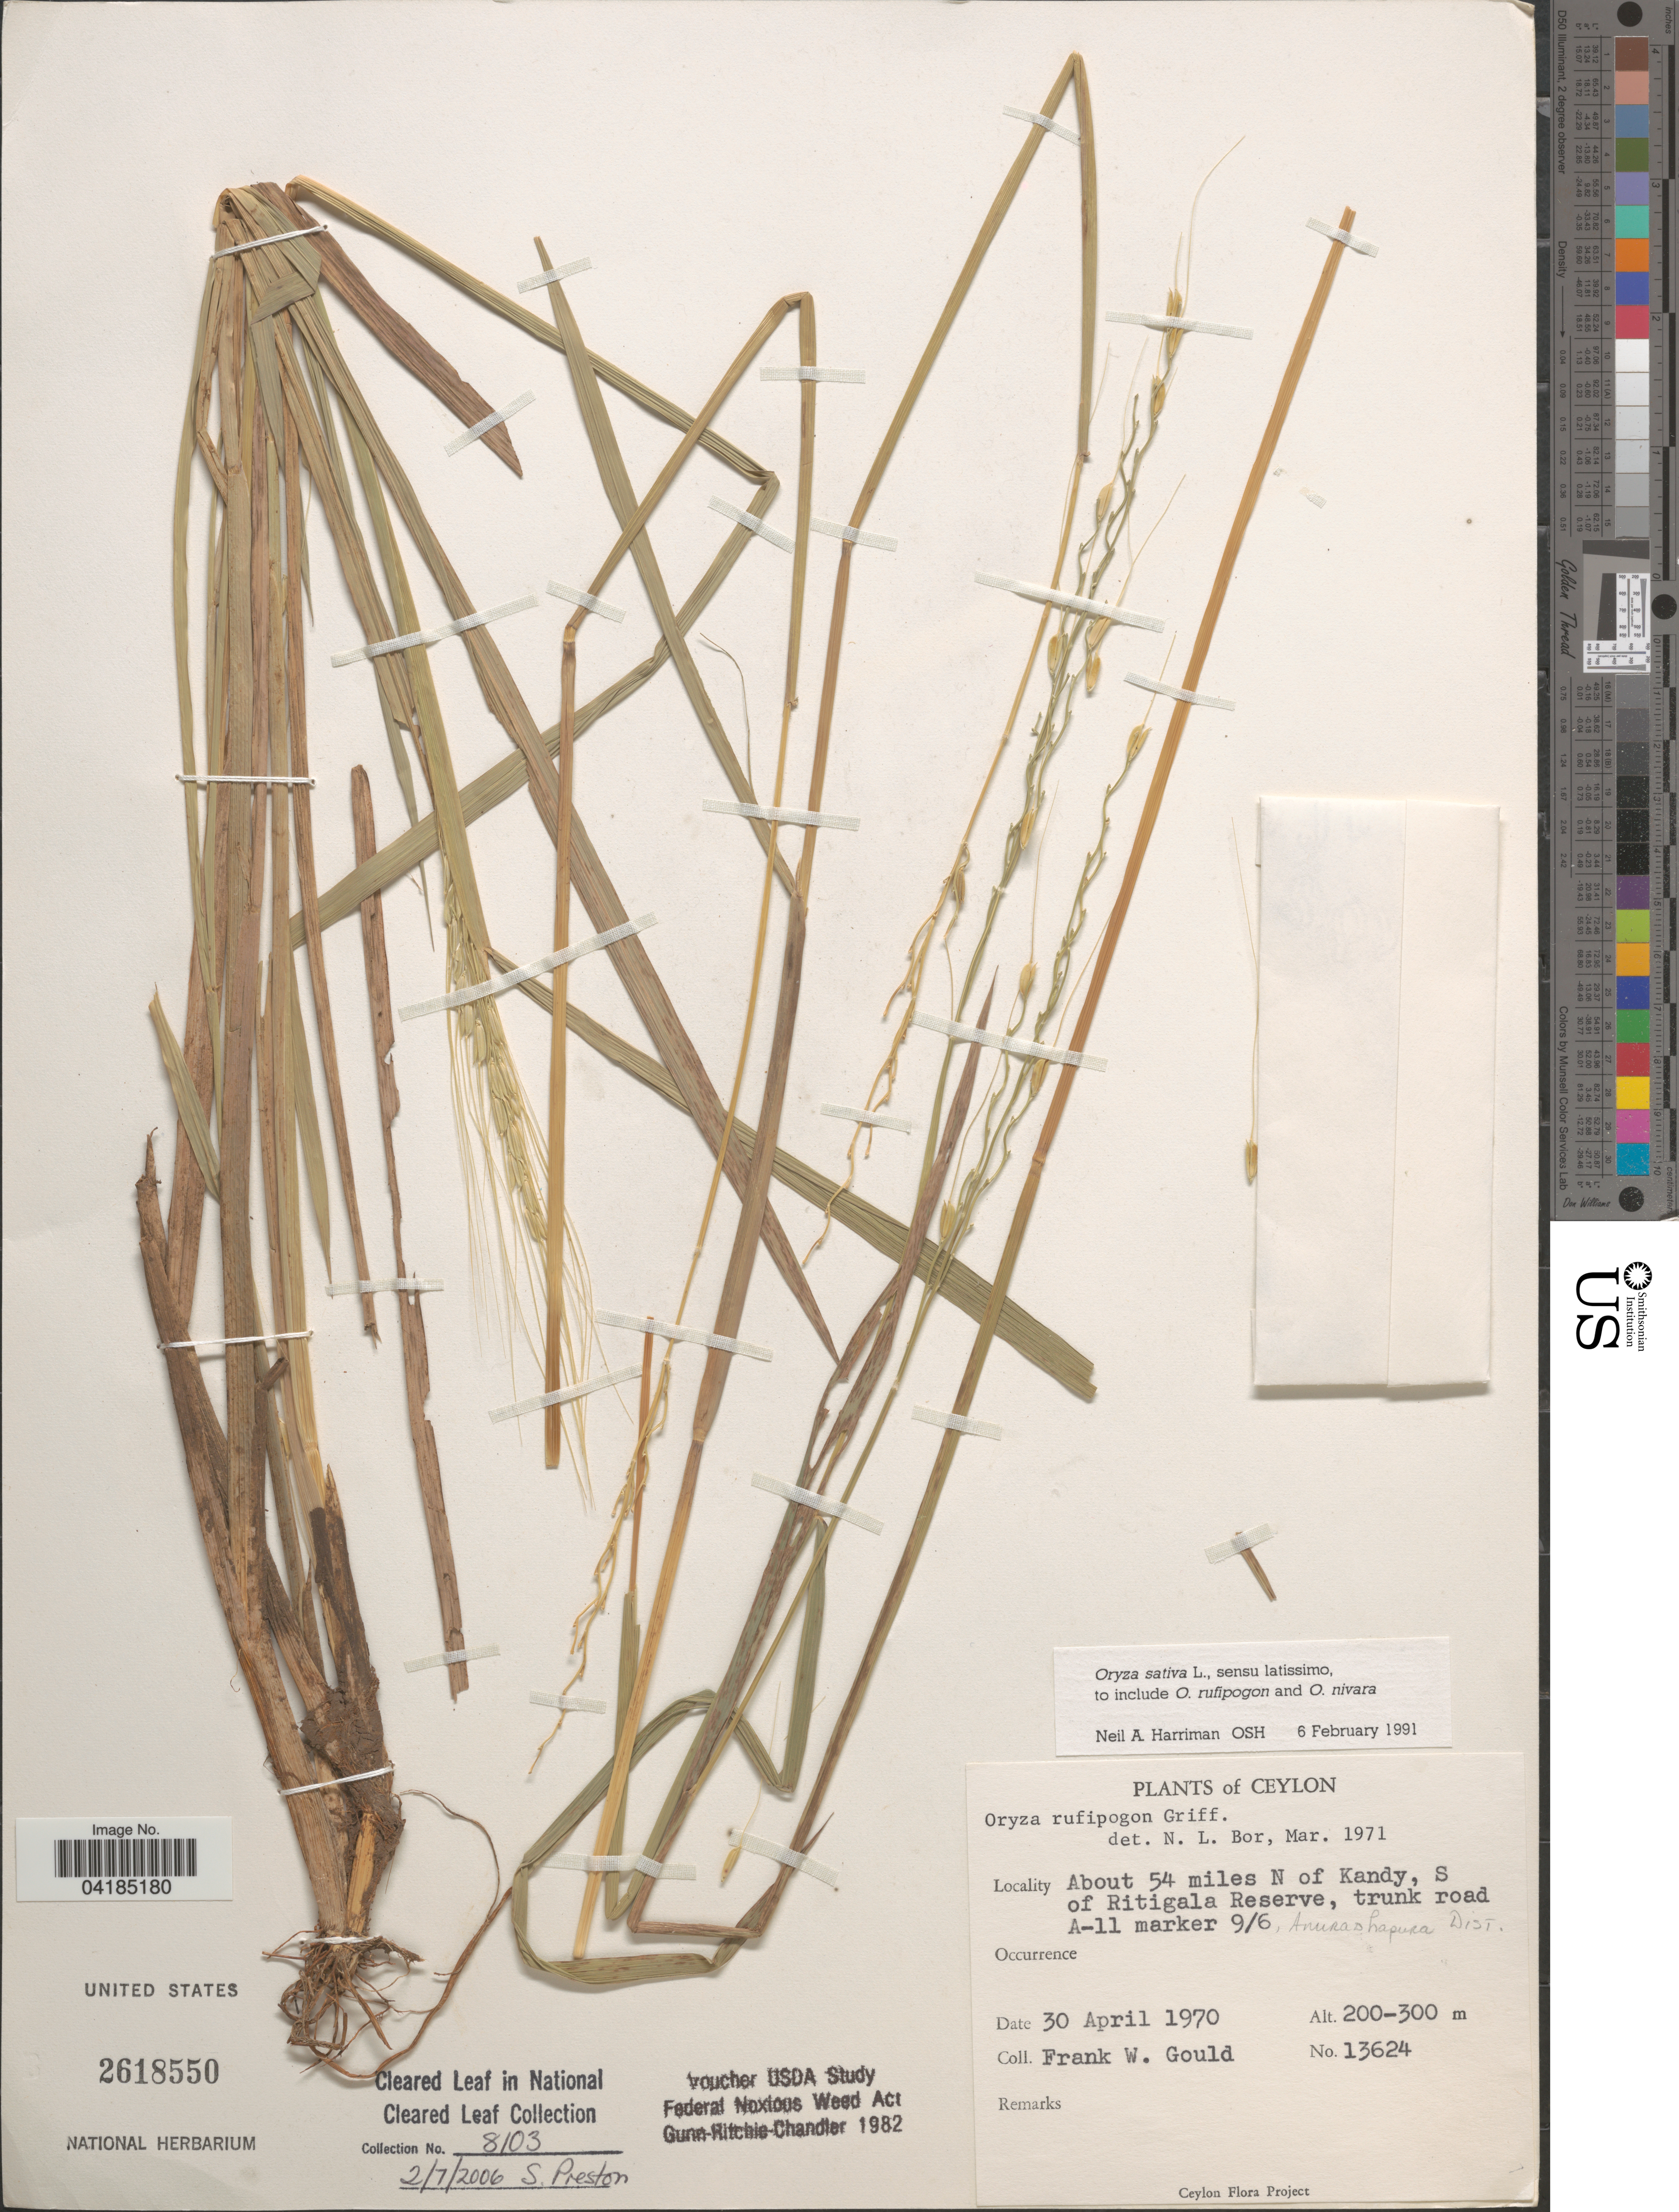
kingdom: Plantae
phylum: Tracheophyta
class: Liliopsida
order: Poales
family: Poaceae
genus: Oryza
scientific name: Oryza sativa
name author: L.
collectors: F. W. Gould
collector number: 13624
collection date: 1970-04-30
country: Sri Lanka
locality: Ceylon. About 54 miles N of Kandy, S of Ritigala Reserve, trunk road A-11 marker 9/6, Anurashapura Dist.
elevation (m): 200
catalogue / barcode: US 2618550